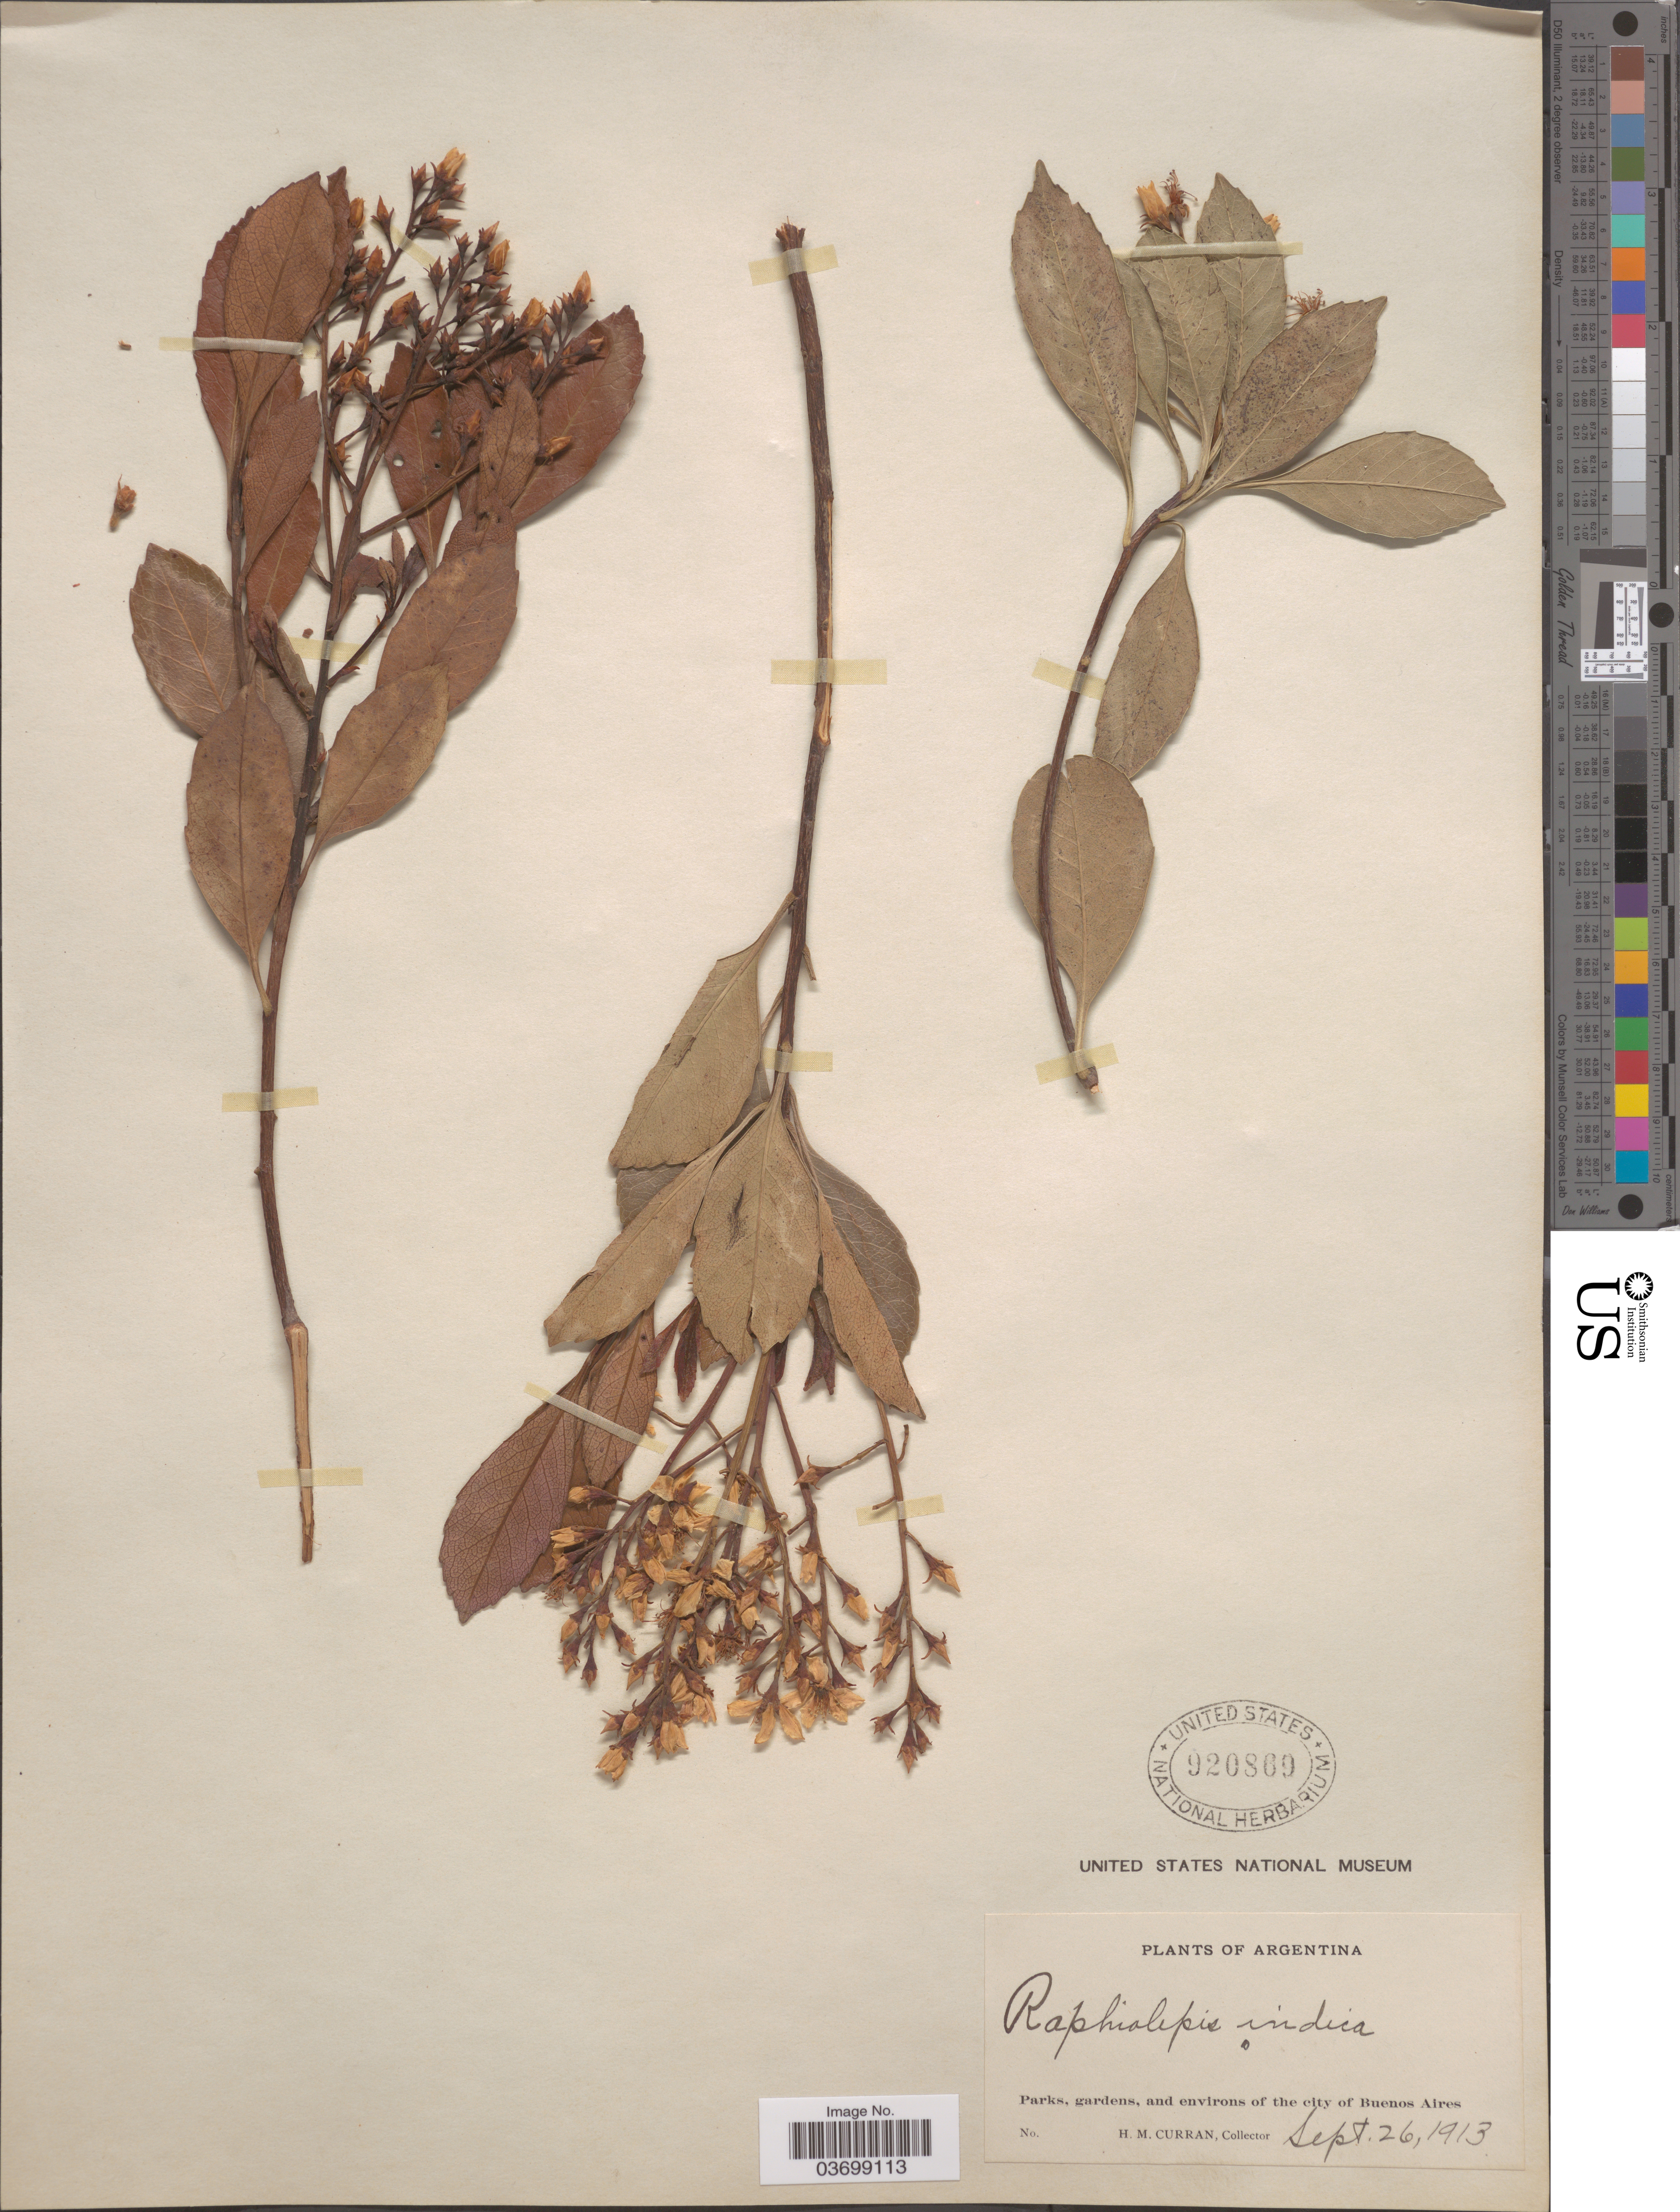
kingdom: Plantae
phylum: Tracheophyta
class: Magnoliopsida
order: Rosales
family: Rosaceae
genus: Rhaphiolepis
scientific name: Rhaphiolepis indica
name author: (L.) Lindl.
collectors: H. M. Curran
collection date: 1913-09-26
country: Argentina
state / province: Buenos Aires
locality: Parks, gardens, and environs of the city of Buenos Aires.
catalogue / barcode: US 920869